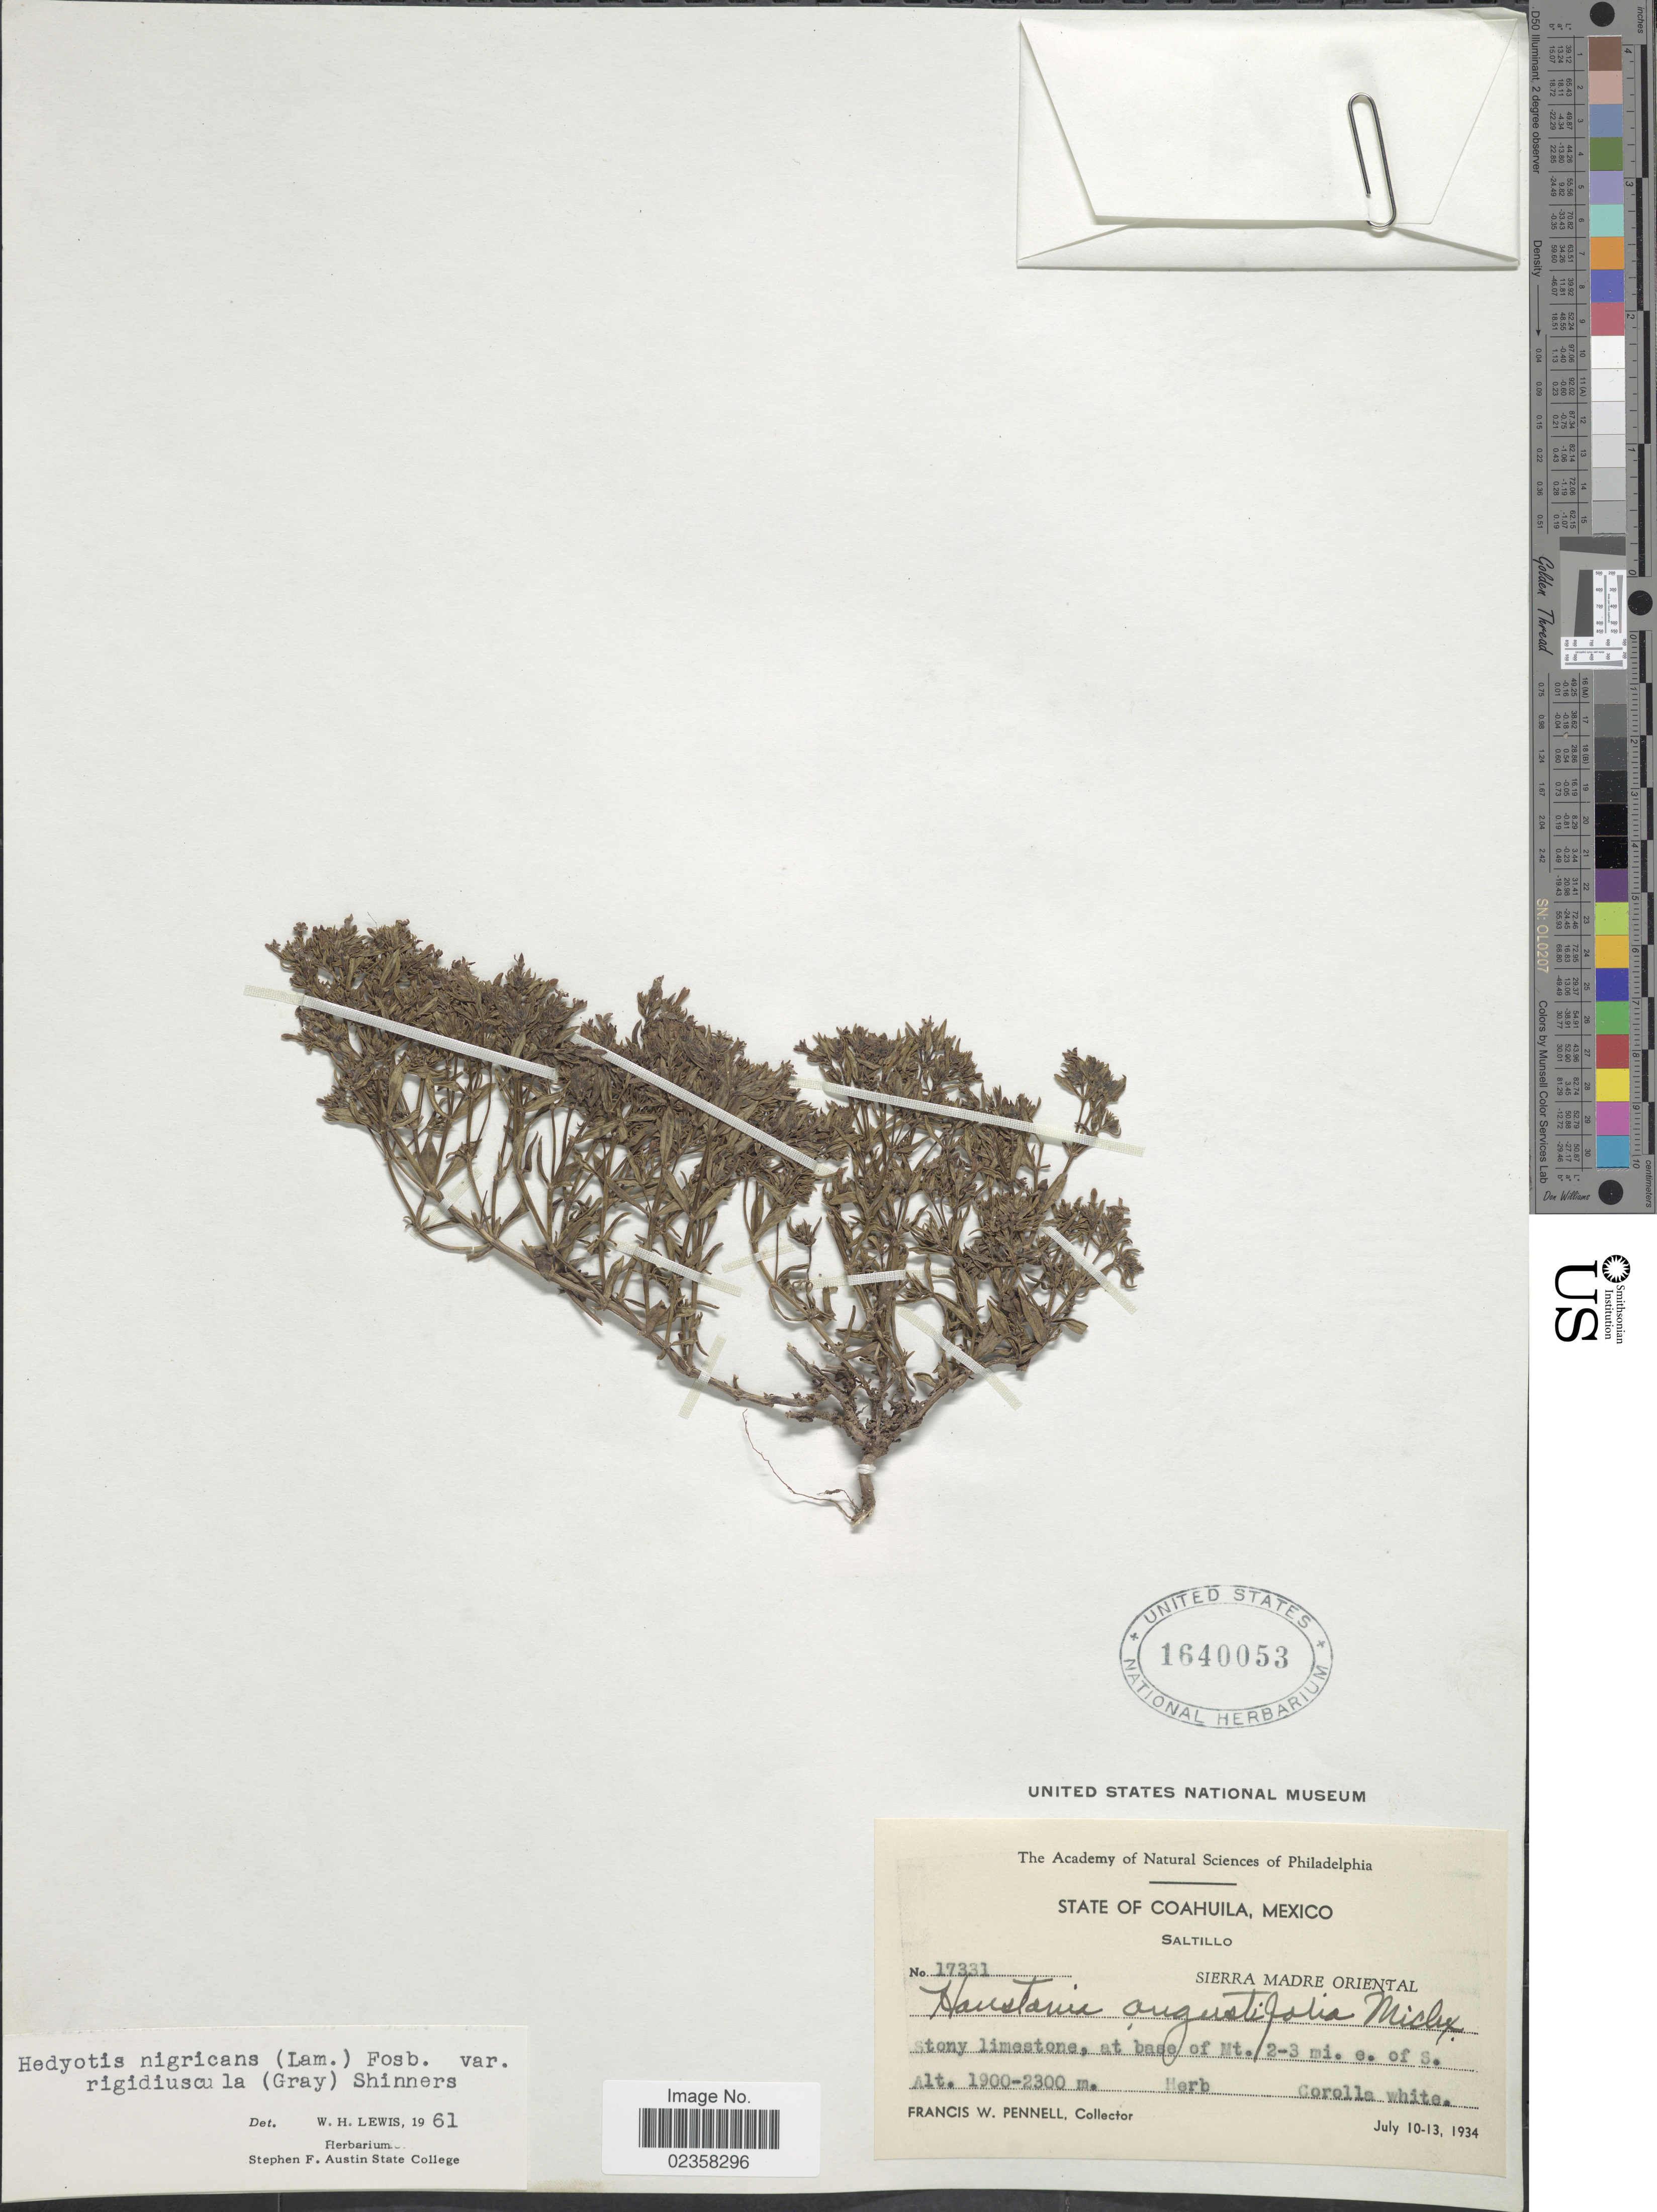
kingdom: Plantae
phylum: Tracheophyta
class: Magnoliopsida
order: Gentianales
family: Rubiaceae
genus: Houstonia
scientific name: Houstonia nigricans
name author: (Lam.) Fernald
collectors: F. W. Pennell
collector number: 17331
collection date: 1934-07-10/1934-07-13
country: Mexico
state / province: Coahuila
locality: Saltillo, Sierra Madre Oriental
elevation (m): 1900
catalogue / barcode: US 1640053